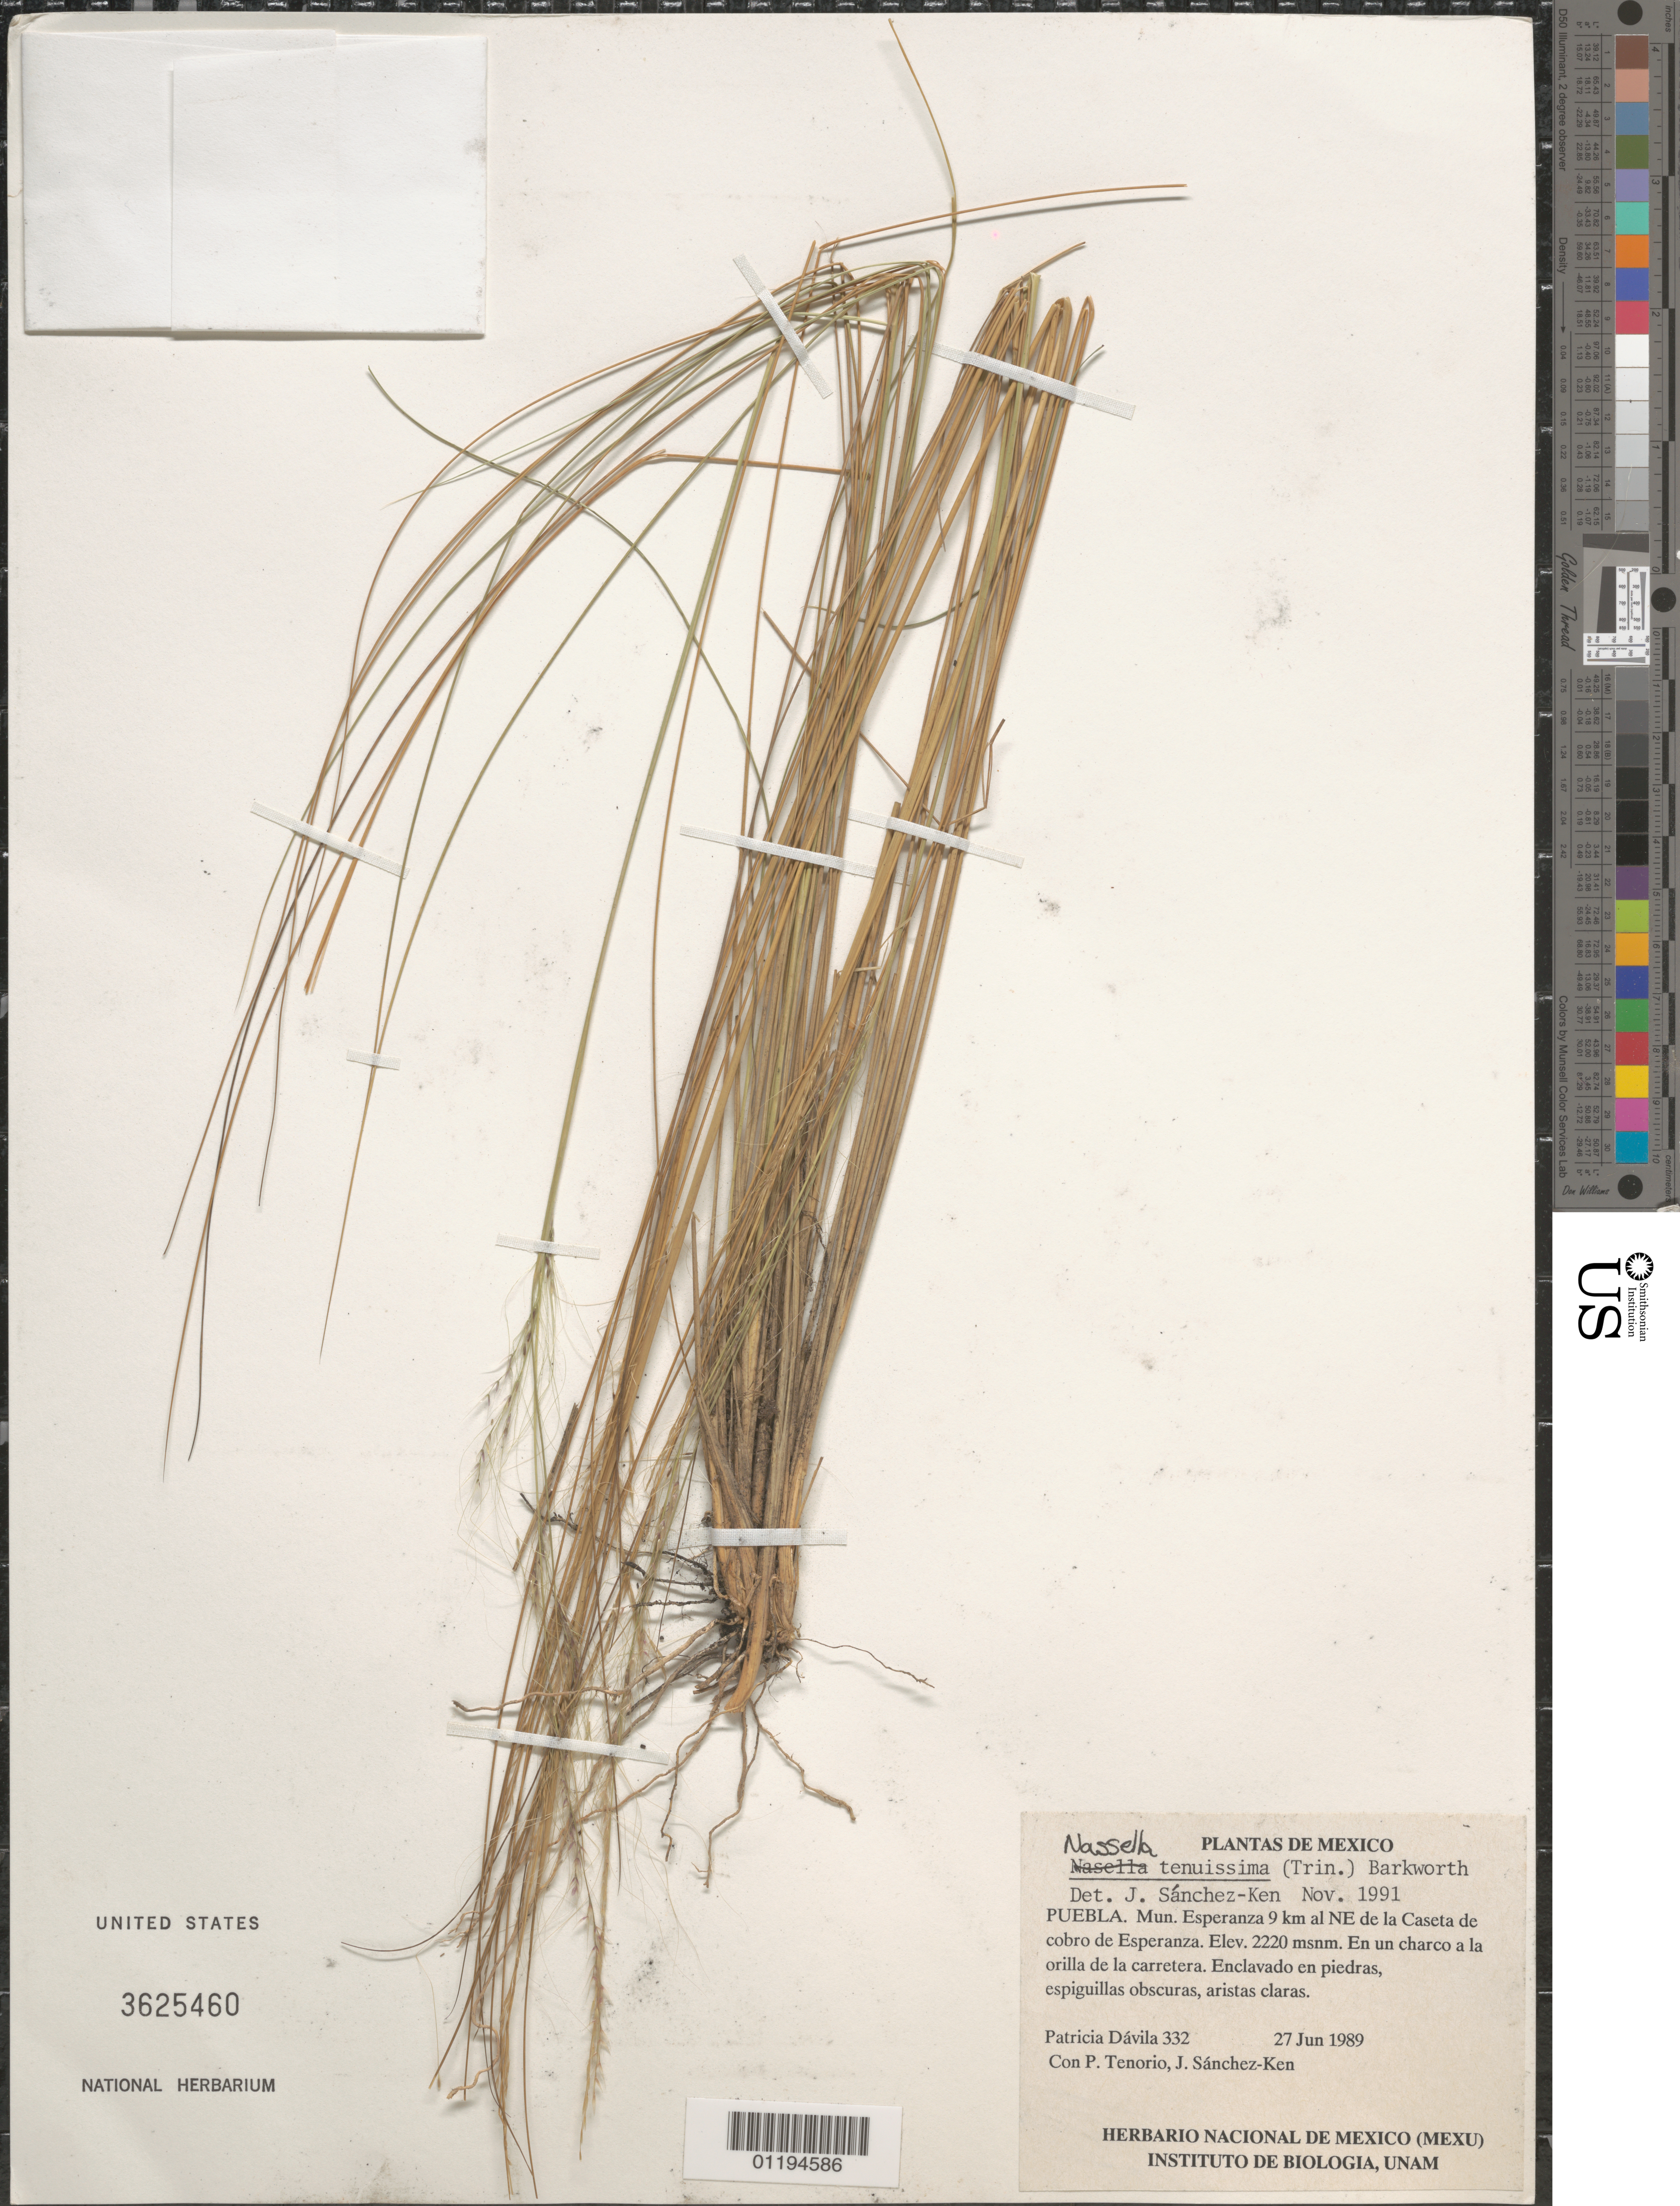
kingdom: Plantae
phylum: Tracheophyta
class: Liliopsida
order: Poales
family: Poaceae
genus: Nassella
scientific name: Nassella tenuissima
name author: (Trin.) Barkworth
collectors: P. Dávila, Tenorio, P. & J. G. Sánchez-Ken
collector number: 332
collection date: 1989-06-27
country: Mexico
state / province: Puebla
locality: NE of the Esperanza toll both.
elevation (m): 2220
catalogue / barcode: US 3625460